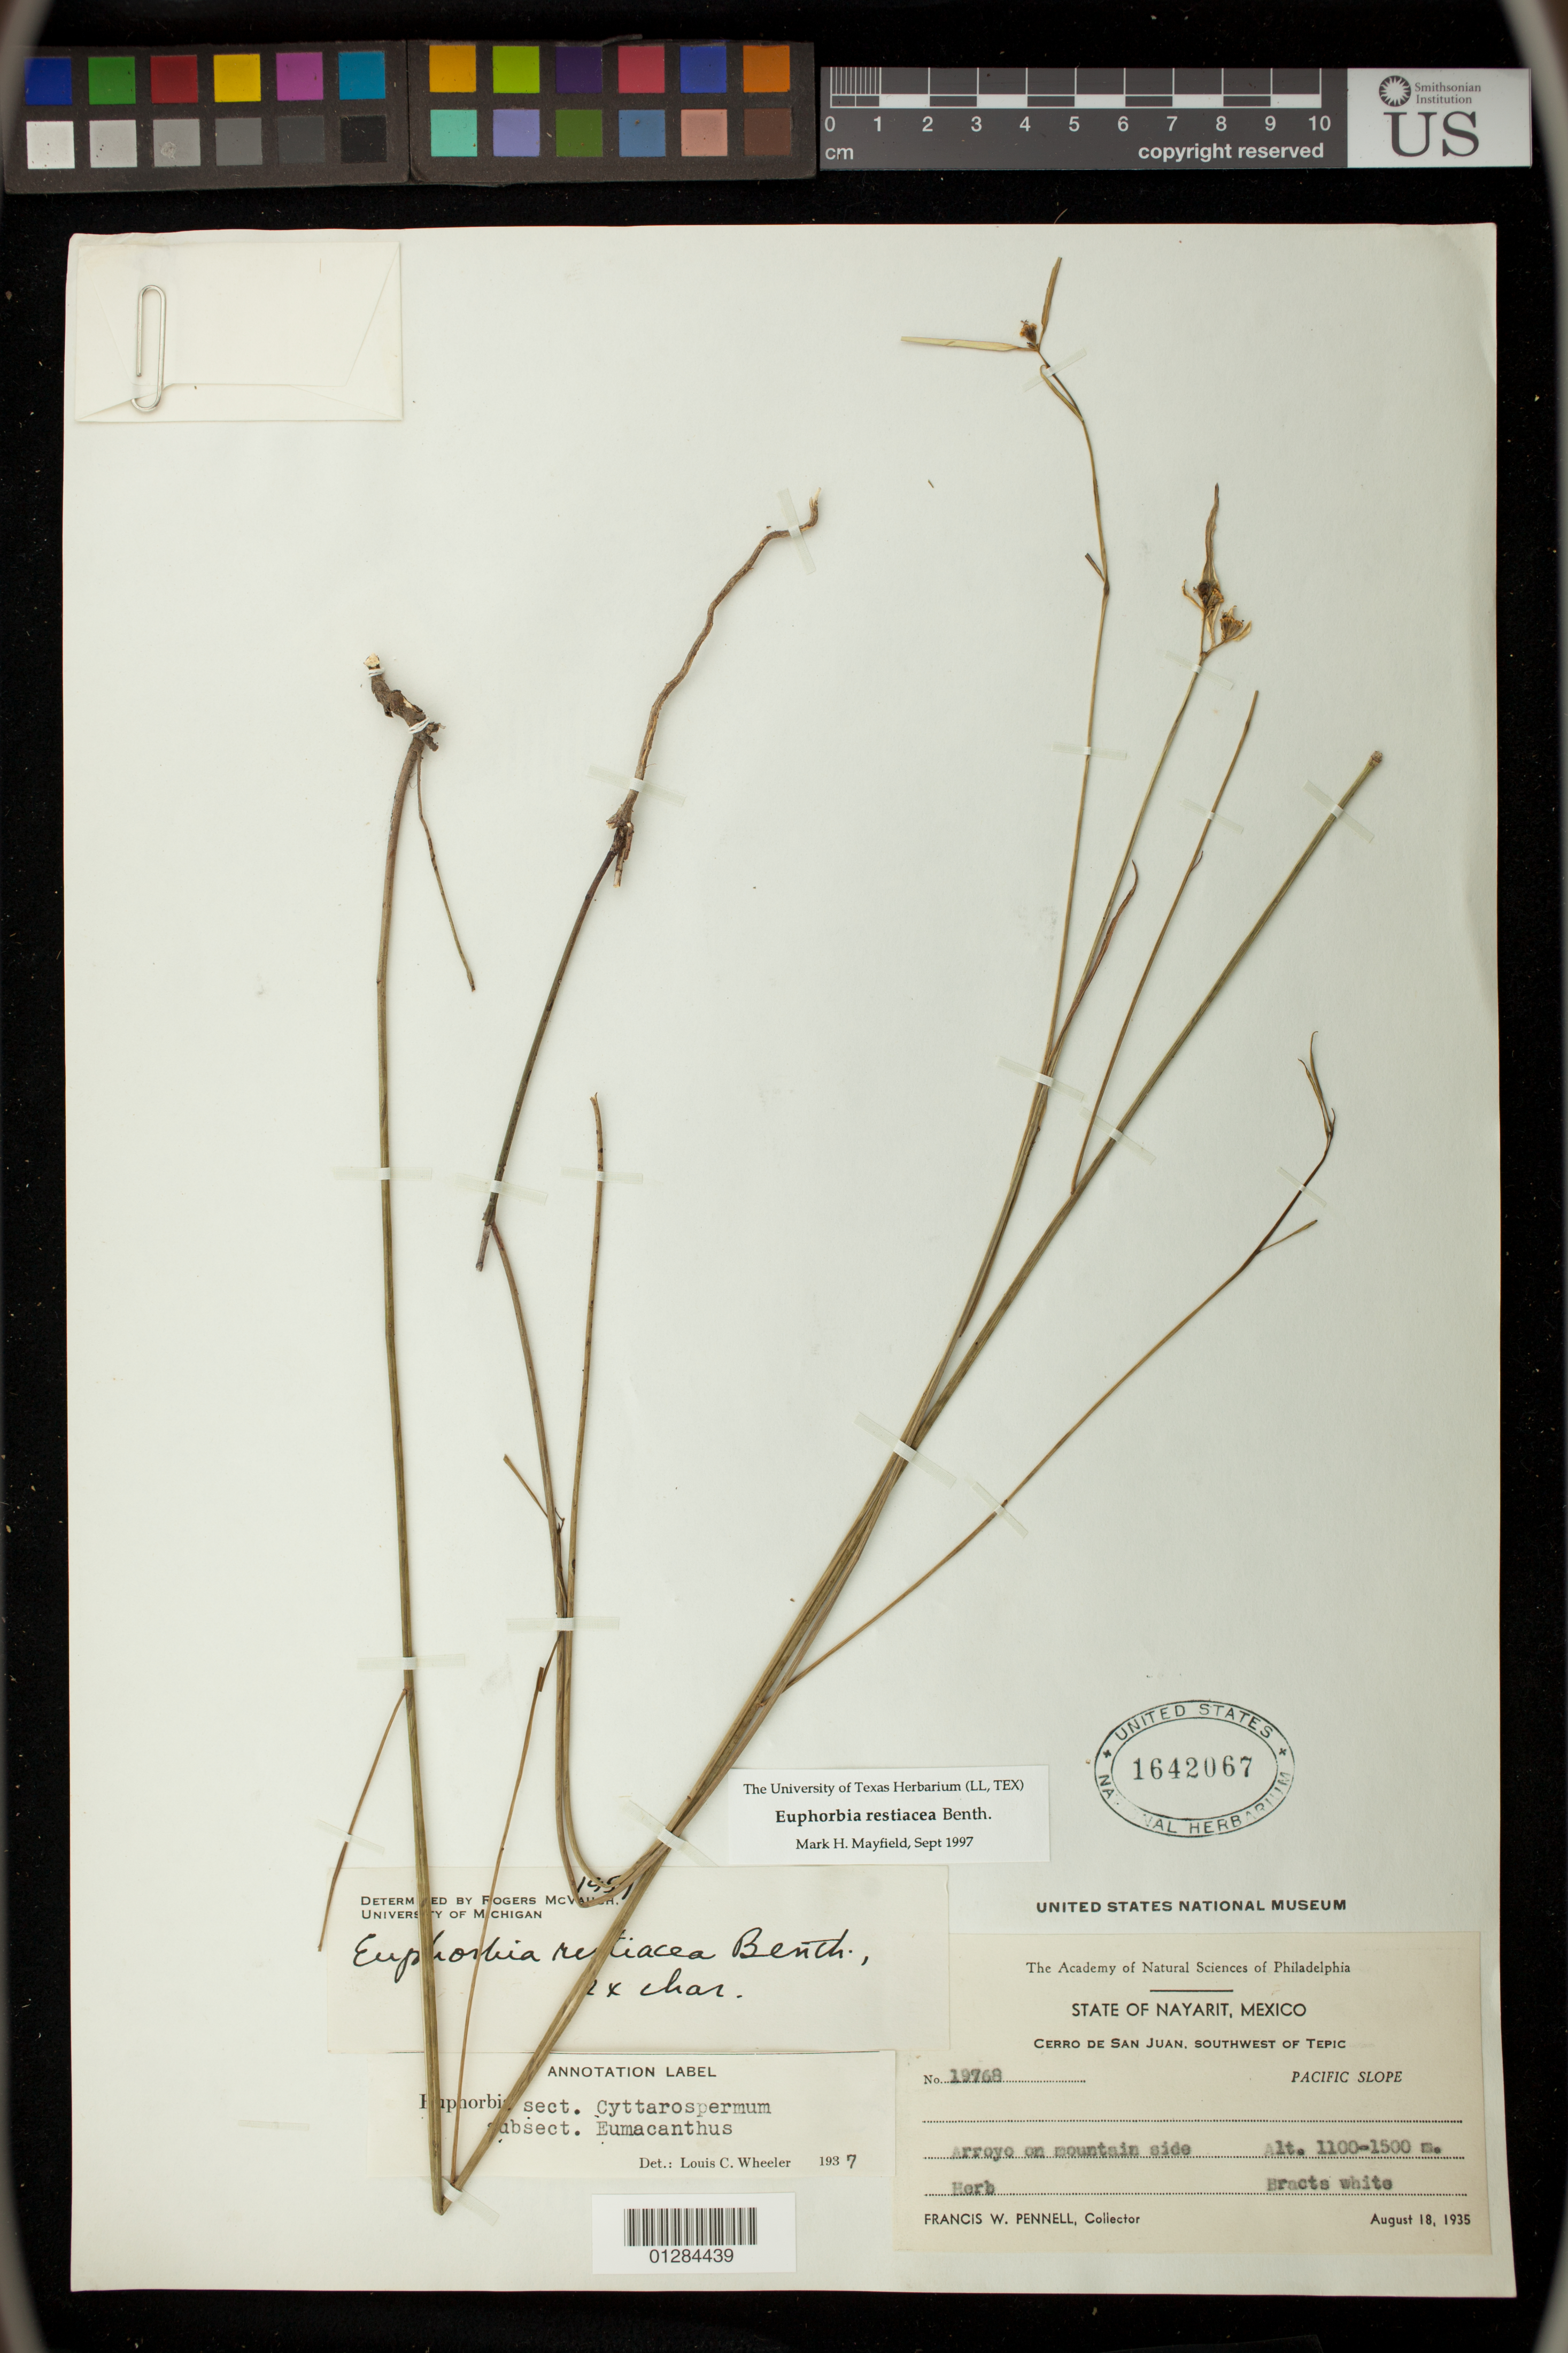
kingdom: Plantae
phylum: Tracheophyta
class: Magnoliopsida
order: Malpighiales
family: Euphorbiaceae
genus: Euphorbia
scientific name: Euphorbia restiacea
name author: Benth.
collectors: F. W. Pennell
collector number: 19768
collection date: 1935-08-18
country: Mexico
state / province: Nayarit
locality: Cerro De San Juan, Southwest of Tepic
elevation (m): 1100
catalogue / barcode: US 1642067